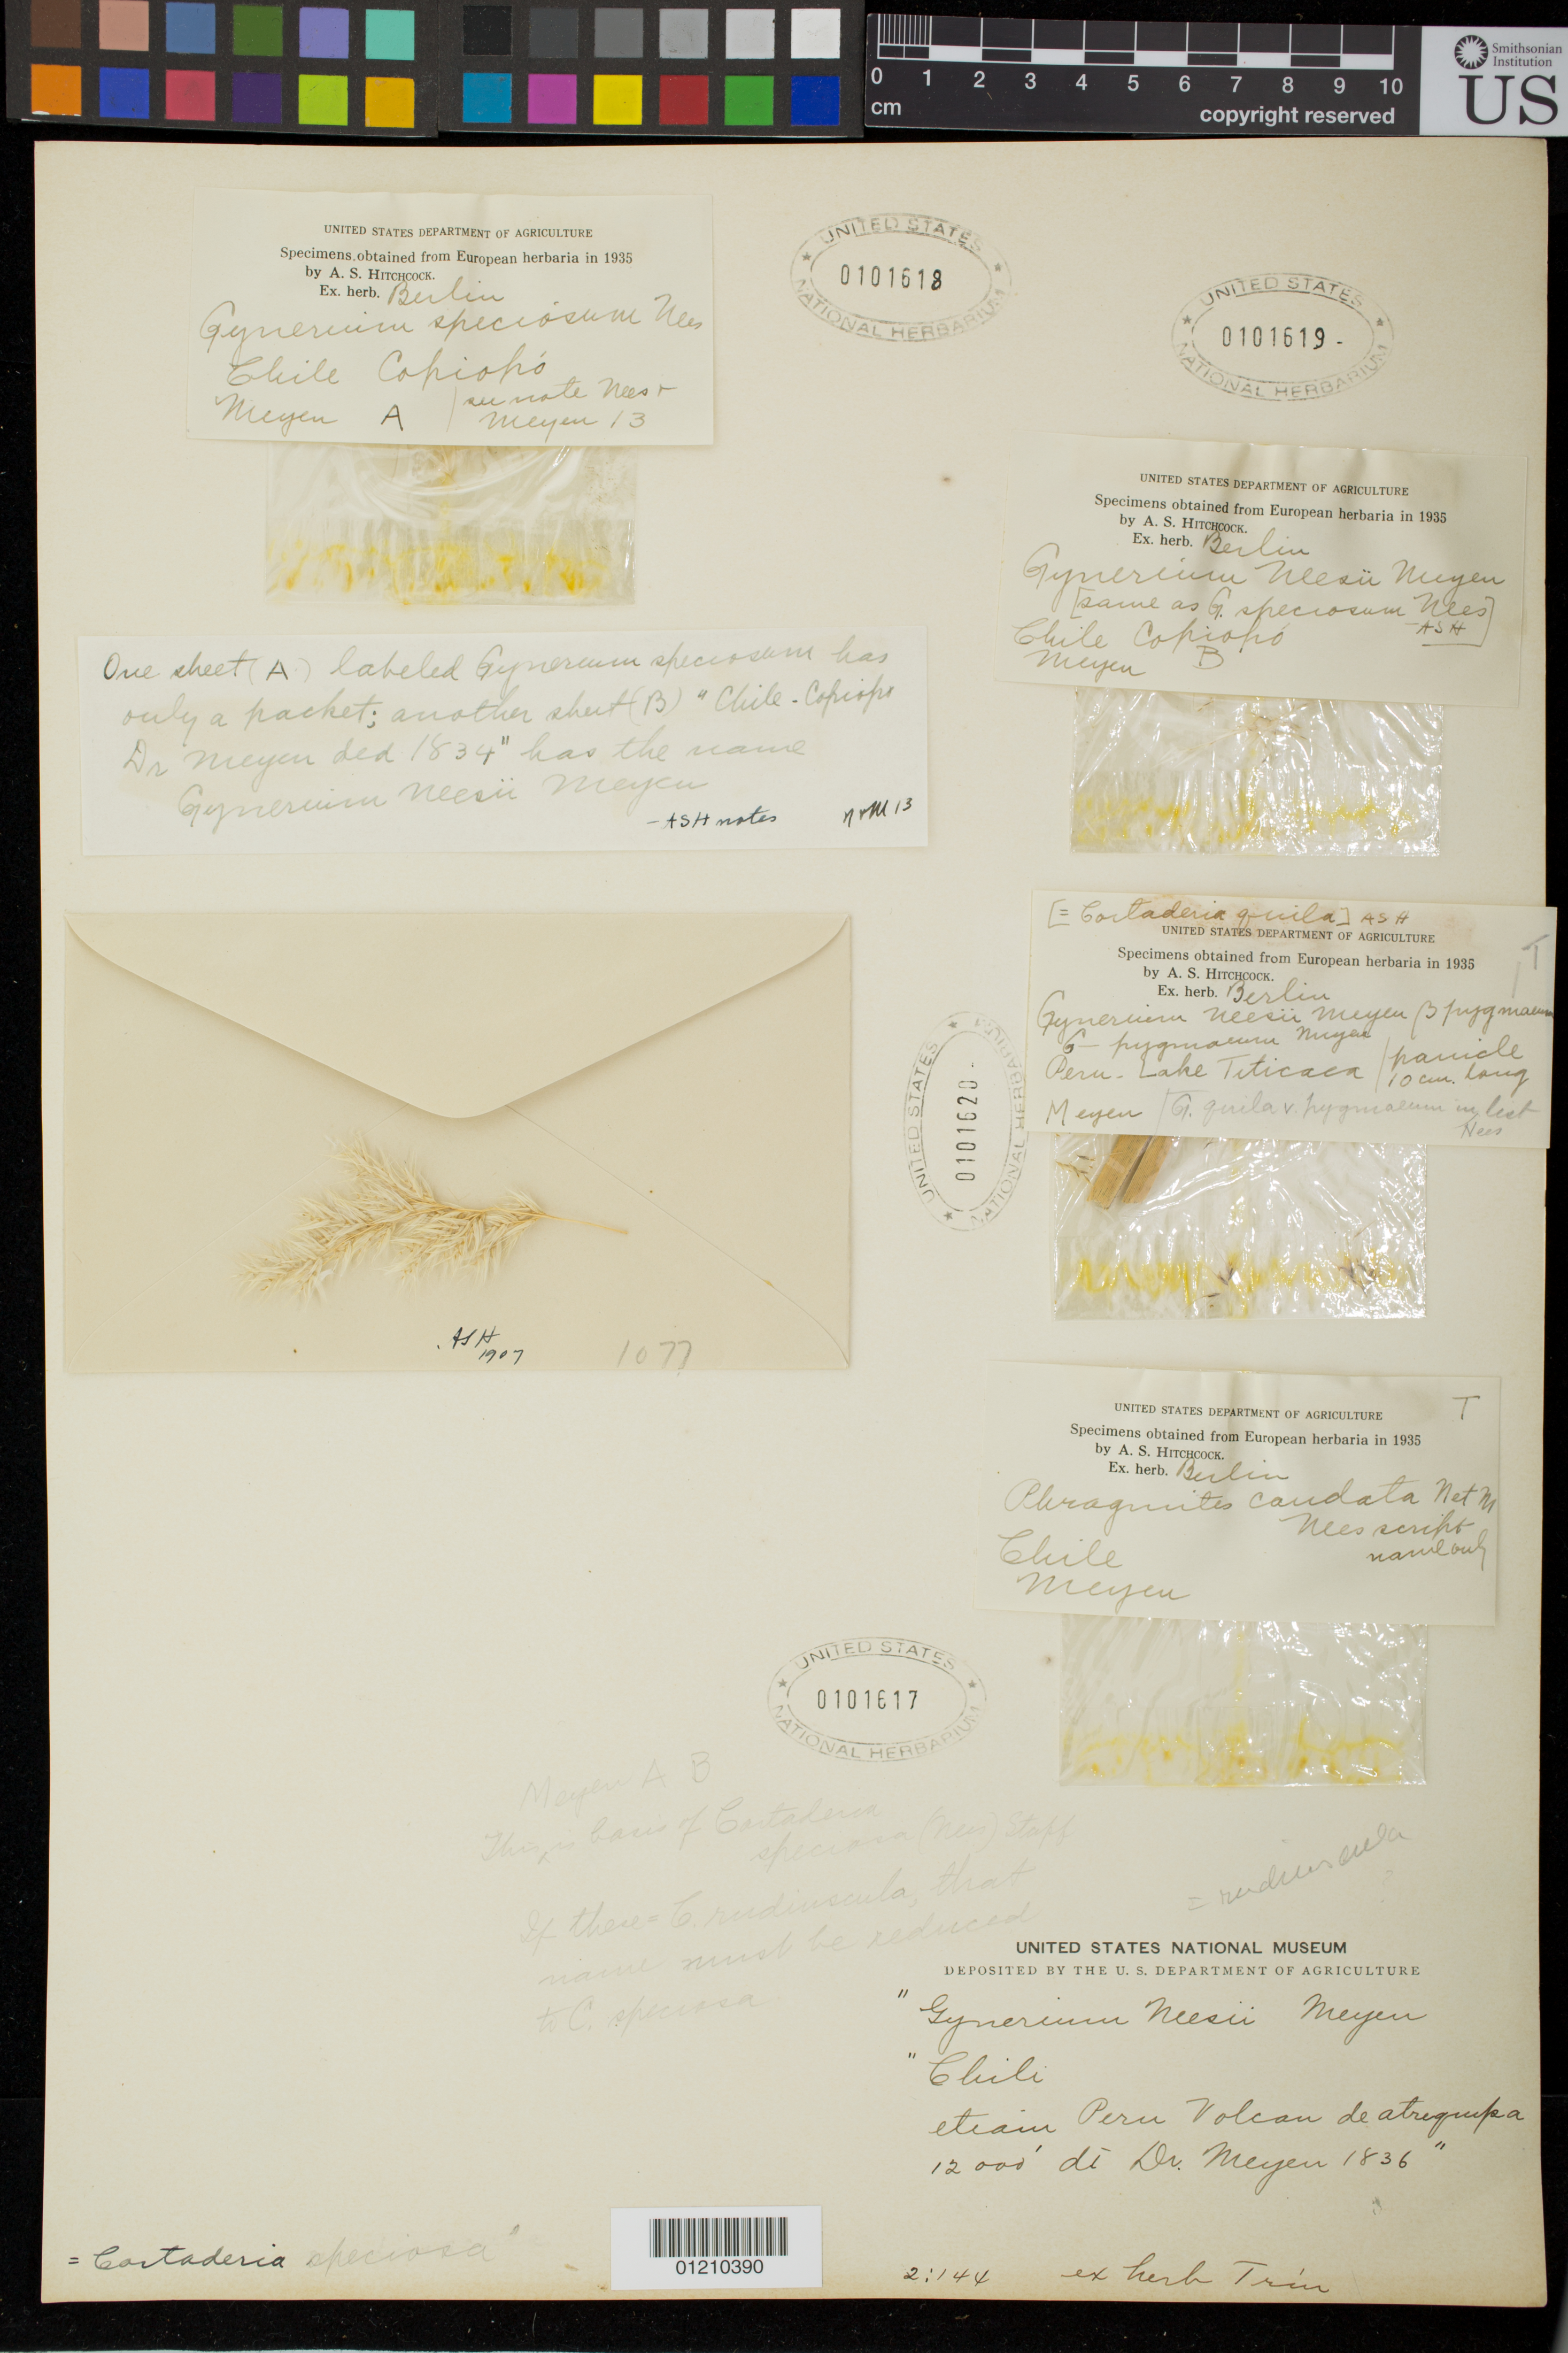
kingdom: Plantae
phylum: Tracheophyta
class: Liliopsida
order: Poales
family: Poaceae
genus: Gynerium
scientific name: Gynerium speciosum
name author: Nees & Meyen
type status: Syntype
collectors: F. J. F. Meyen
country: Chile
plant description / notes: Fragmentary material of type specimen ex herb. Berlin.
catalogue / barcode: US 101617